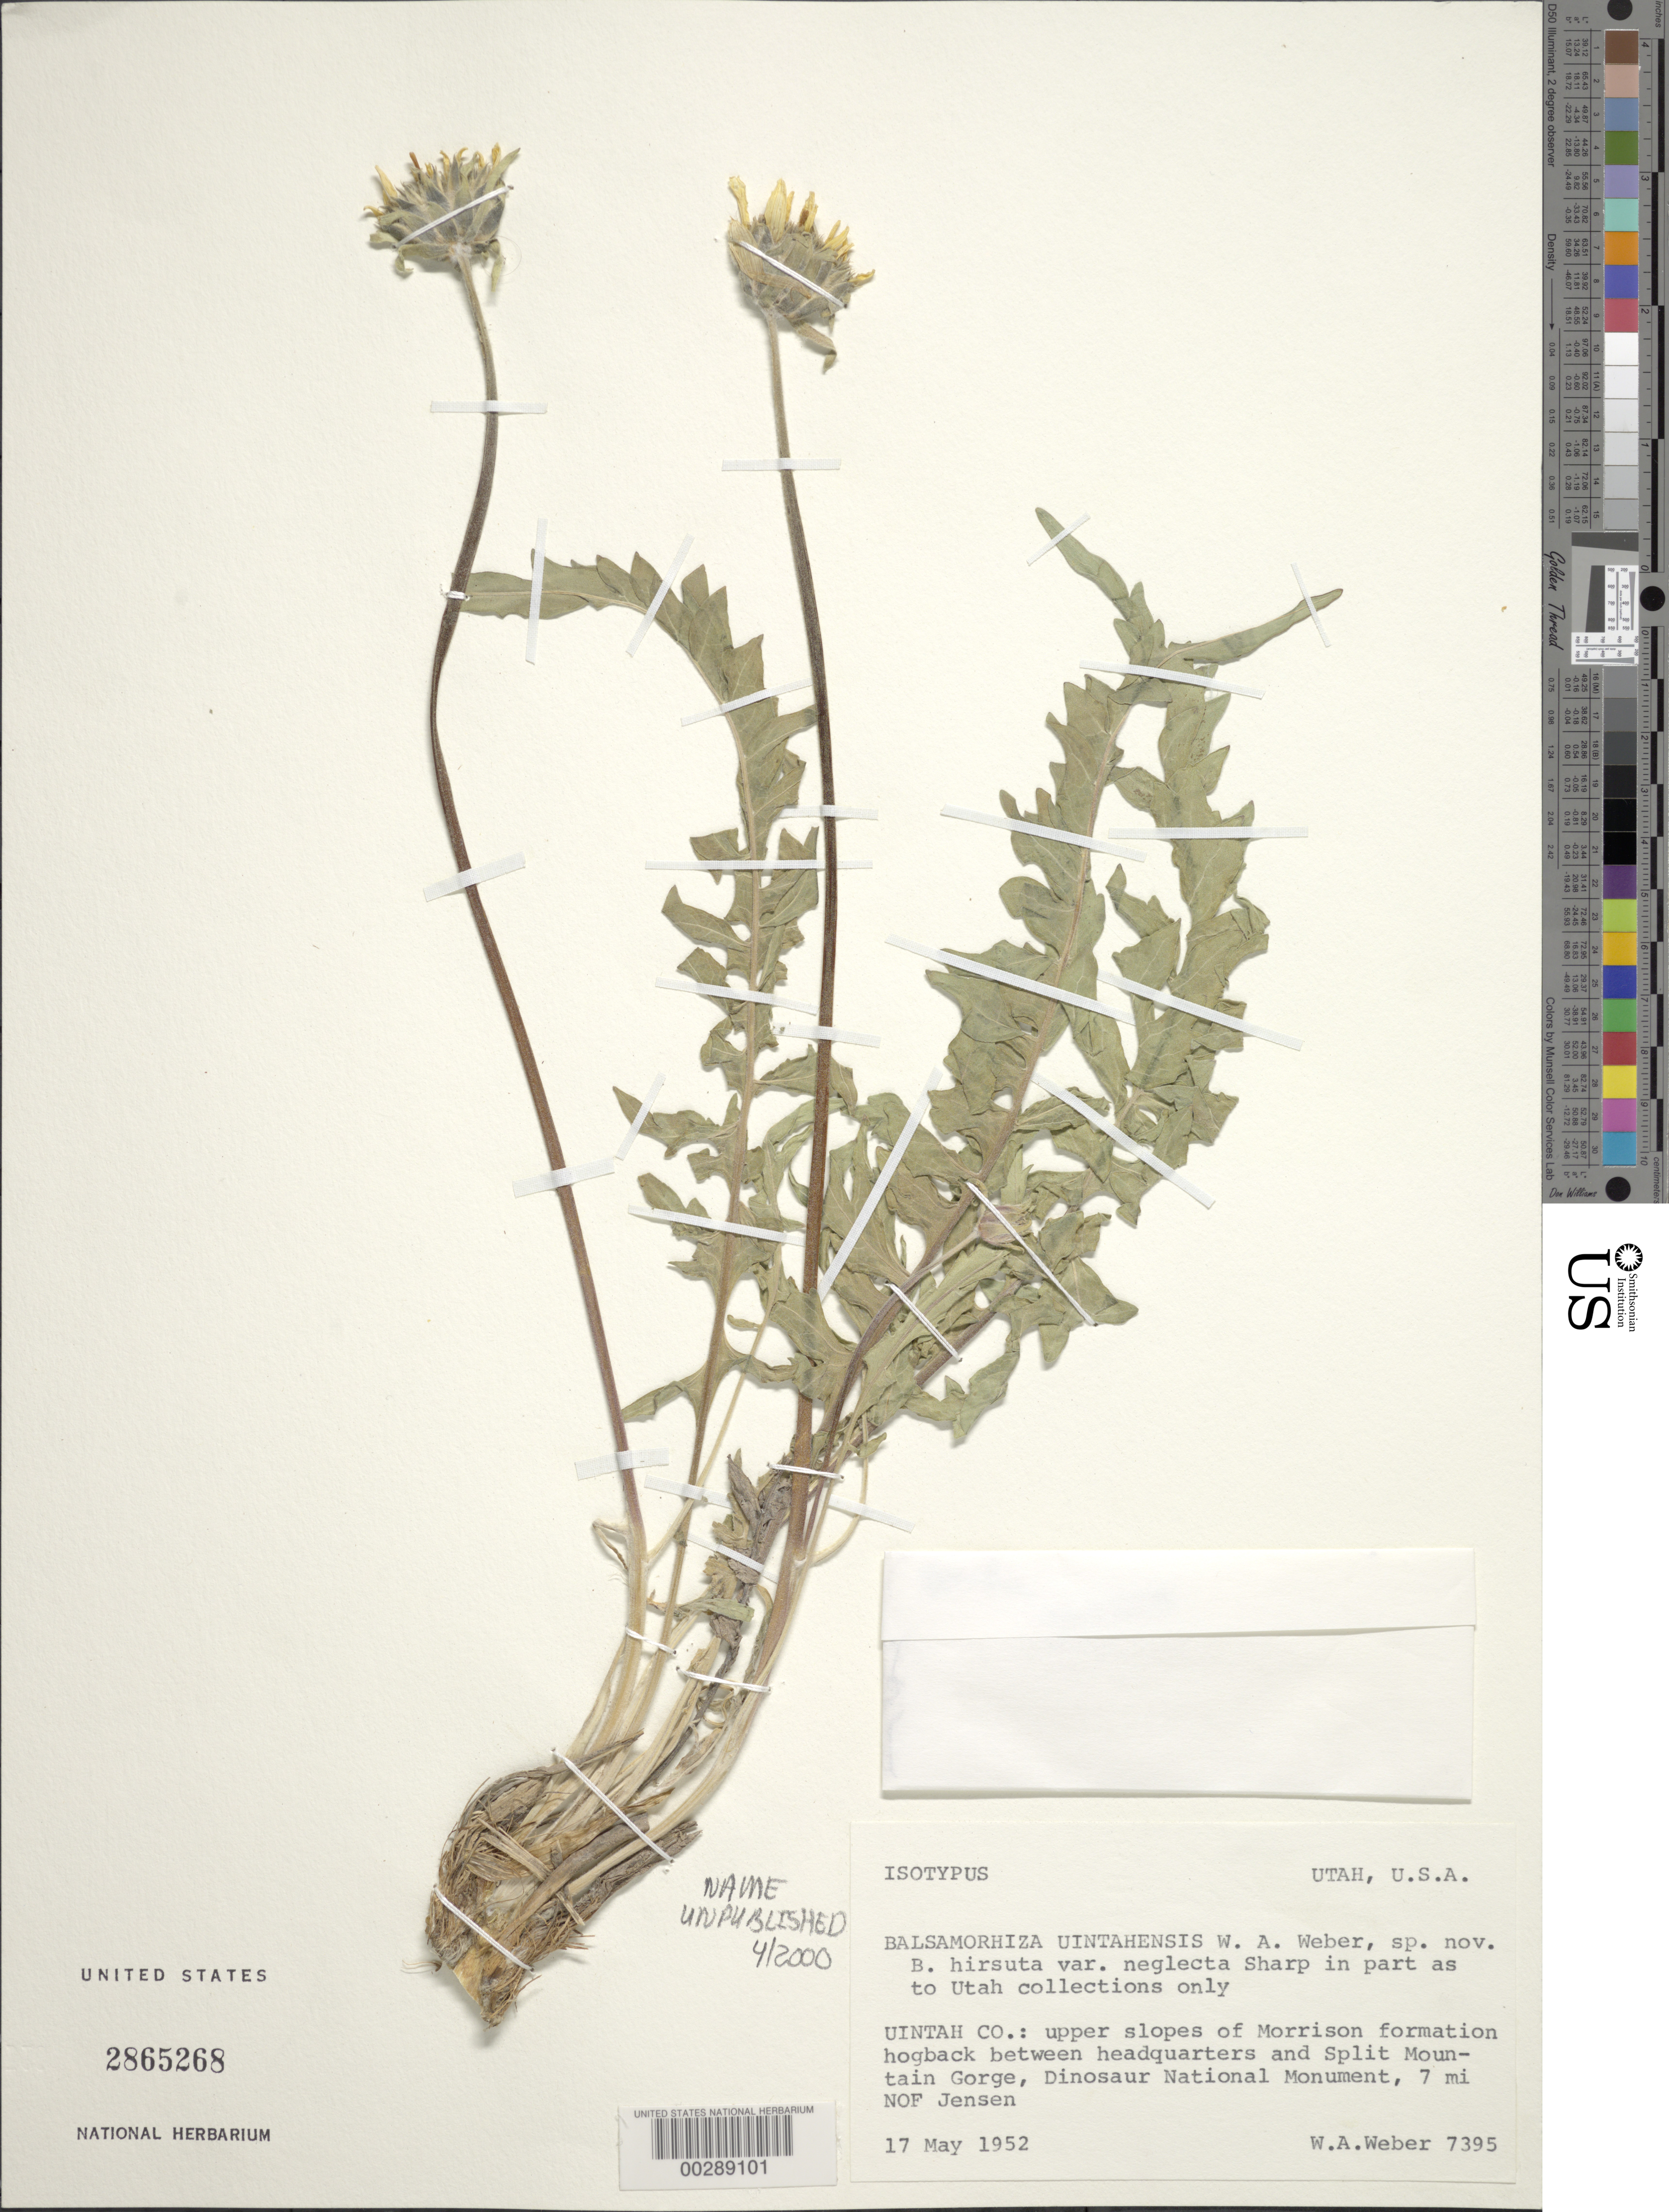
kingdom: Plantae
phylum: Tracheophyta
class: Magnoliopsida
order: Asterales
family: Asteraceae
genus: Balsamorhiza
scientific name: Balsamorhiza hirsuta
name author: Nutt.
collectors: W. A. Weber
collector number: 7395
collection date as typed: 17 May 1952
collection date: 1952-05-17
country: United States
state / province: Utah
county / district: Uintah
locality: Upper slopes of morrison formation hogback between headquarters and split mtn gorge, dinosaur national monument, 7 mi n of jensen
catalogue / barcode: US 2865268